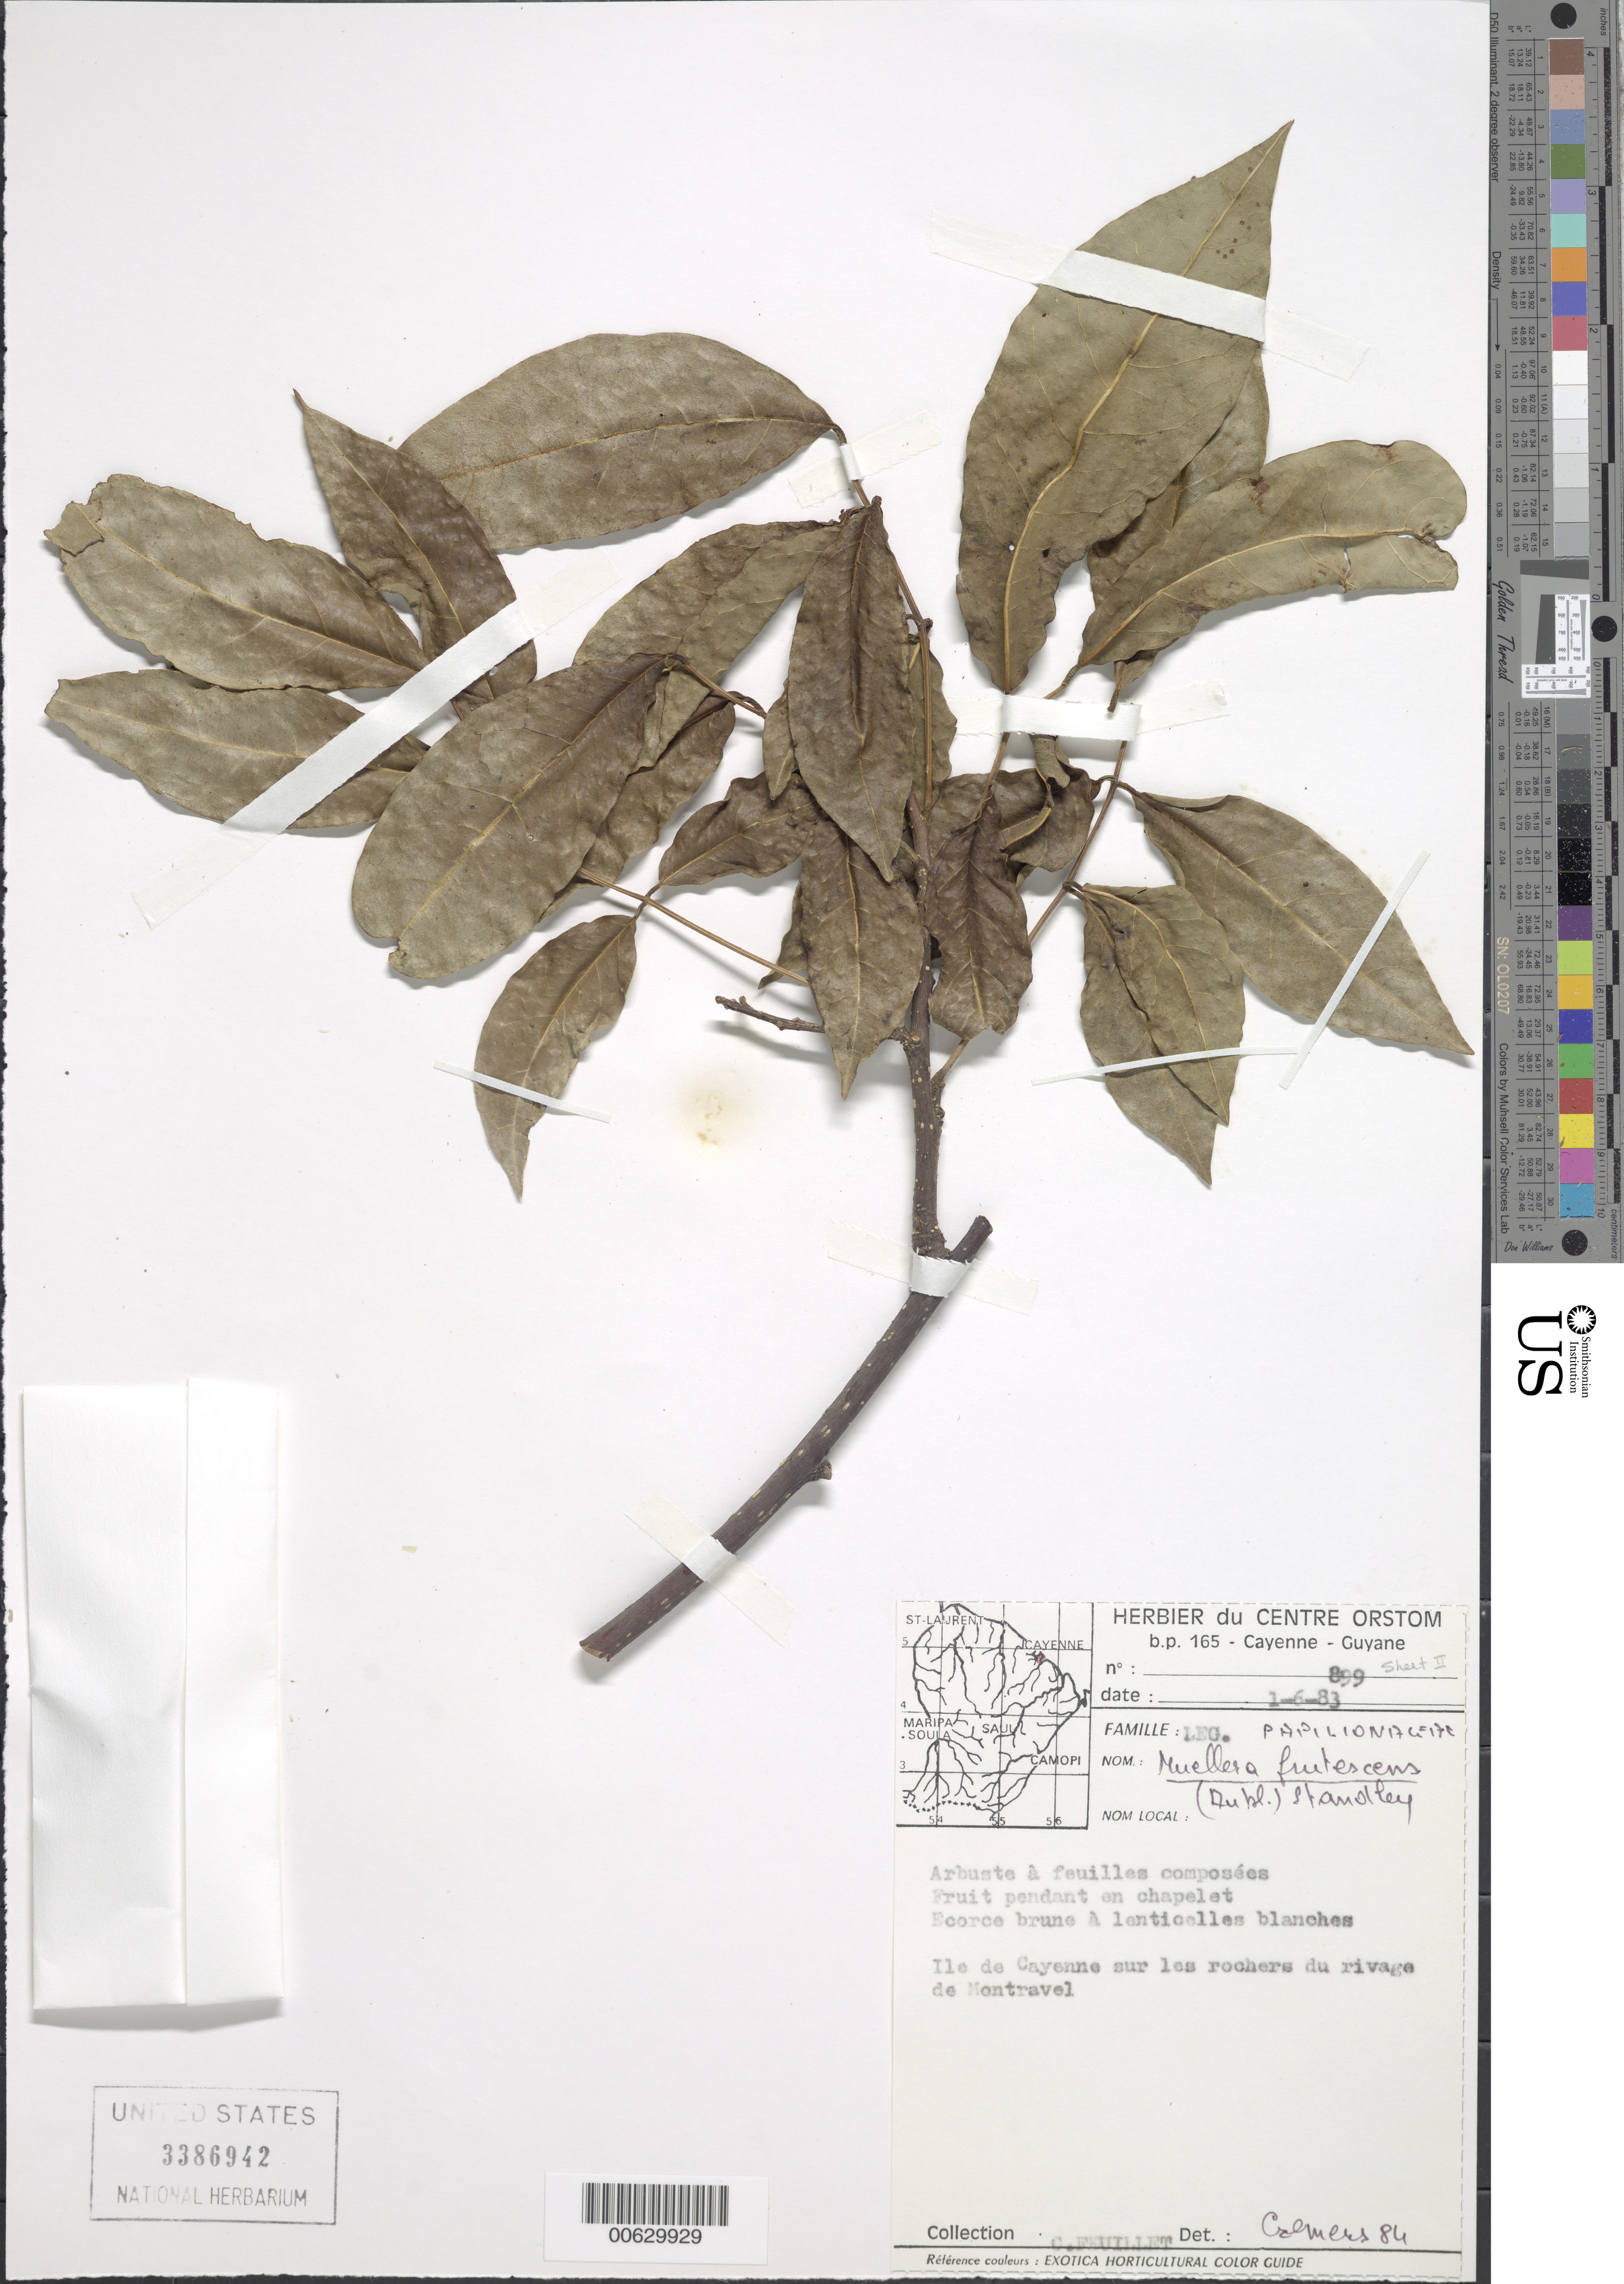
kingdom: Plantae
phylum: Tracheophyta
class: Magnoliopsida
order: Fabales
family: Fabaceae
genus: Muellera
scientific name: Muellera frutescens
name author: (Aubl.) Standl.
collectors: C. Feuillet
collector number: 899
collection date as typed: Transcribed d/m/y: 1/6/83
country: French Guiana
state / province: Cayenne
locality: Ile de Cayenne sur les rochers du rivage de Montravel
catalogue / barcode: US 3386942